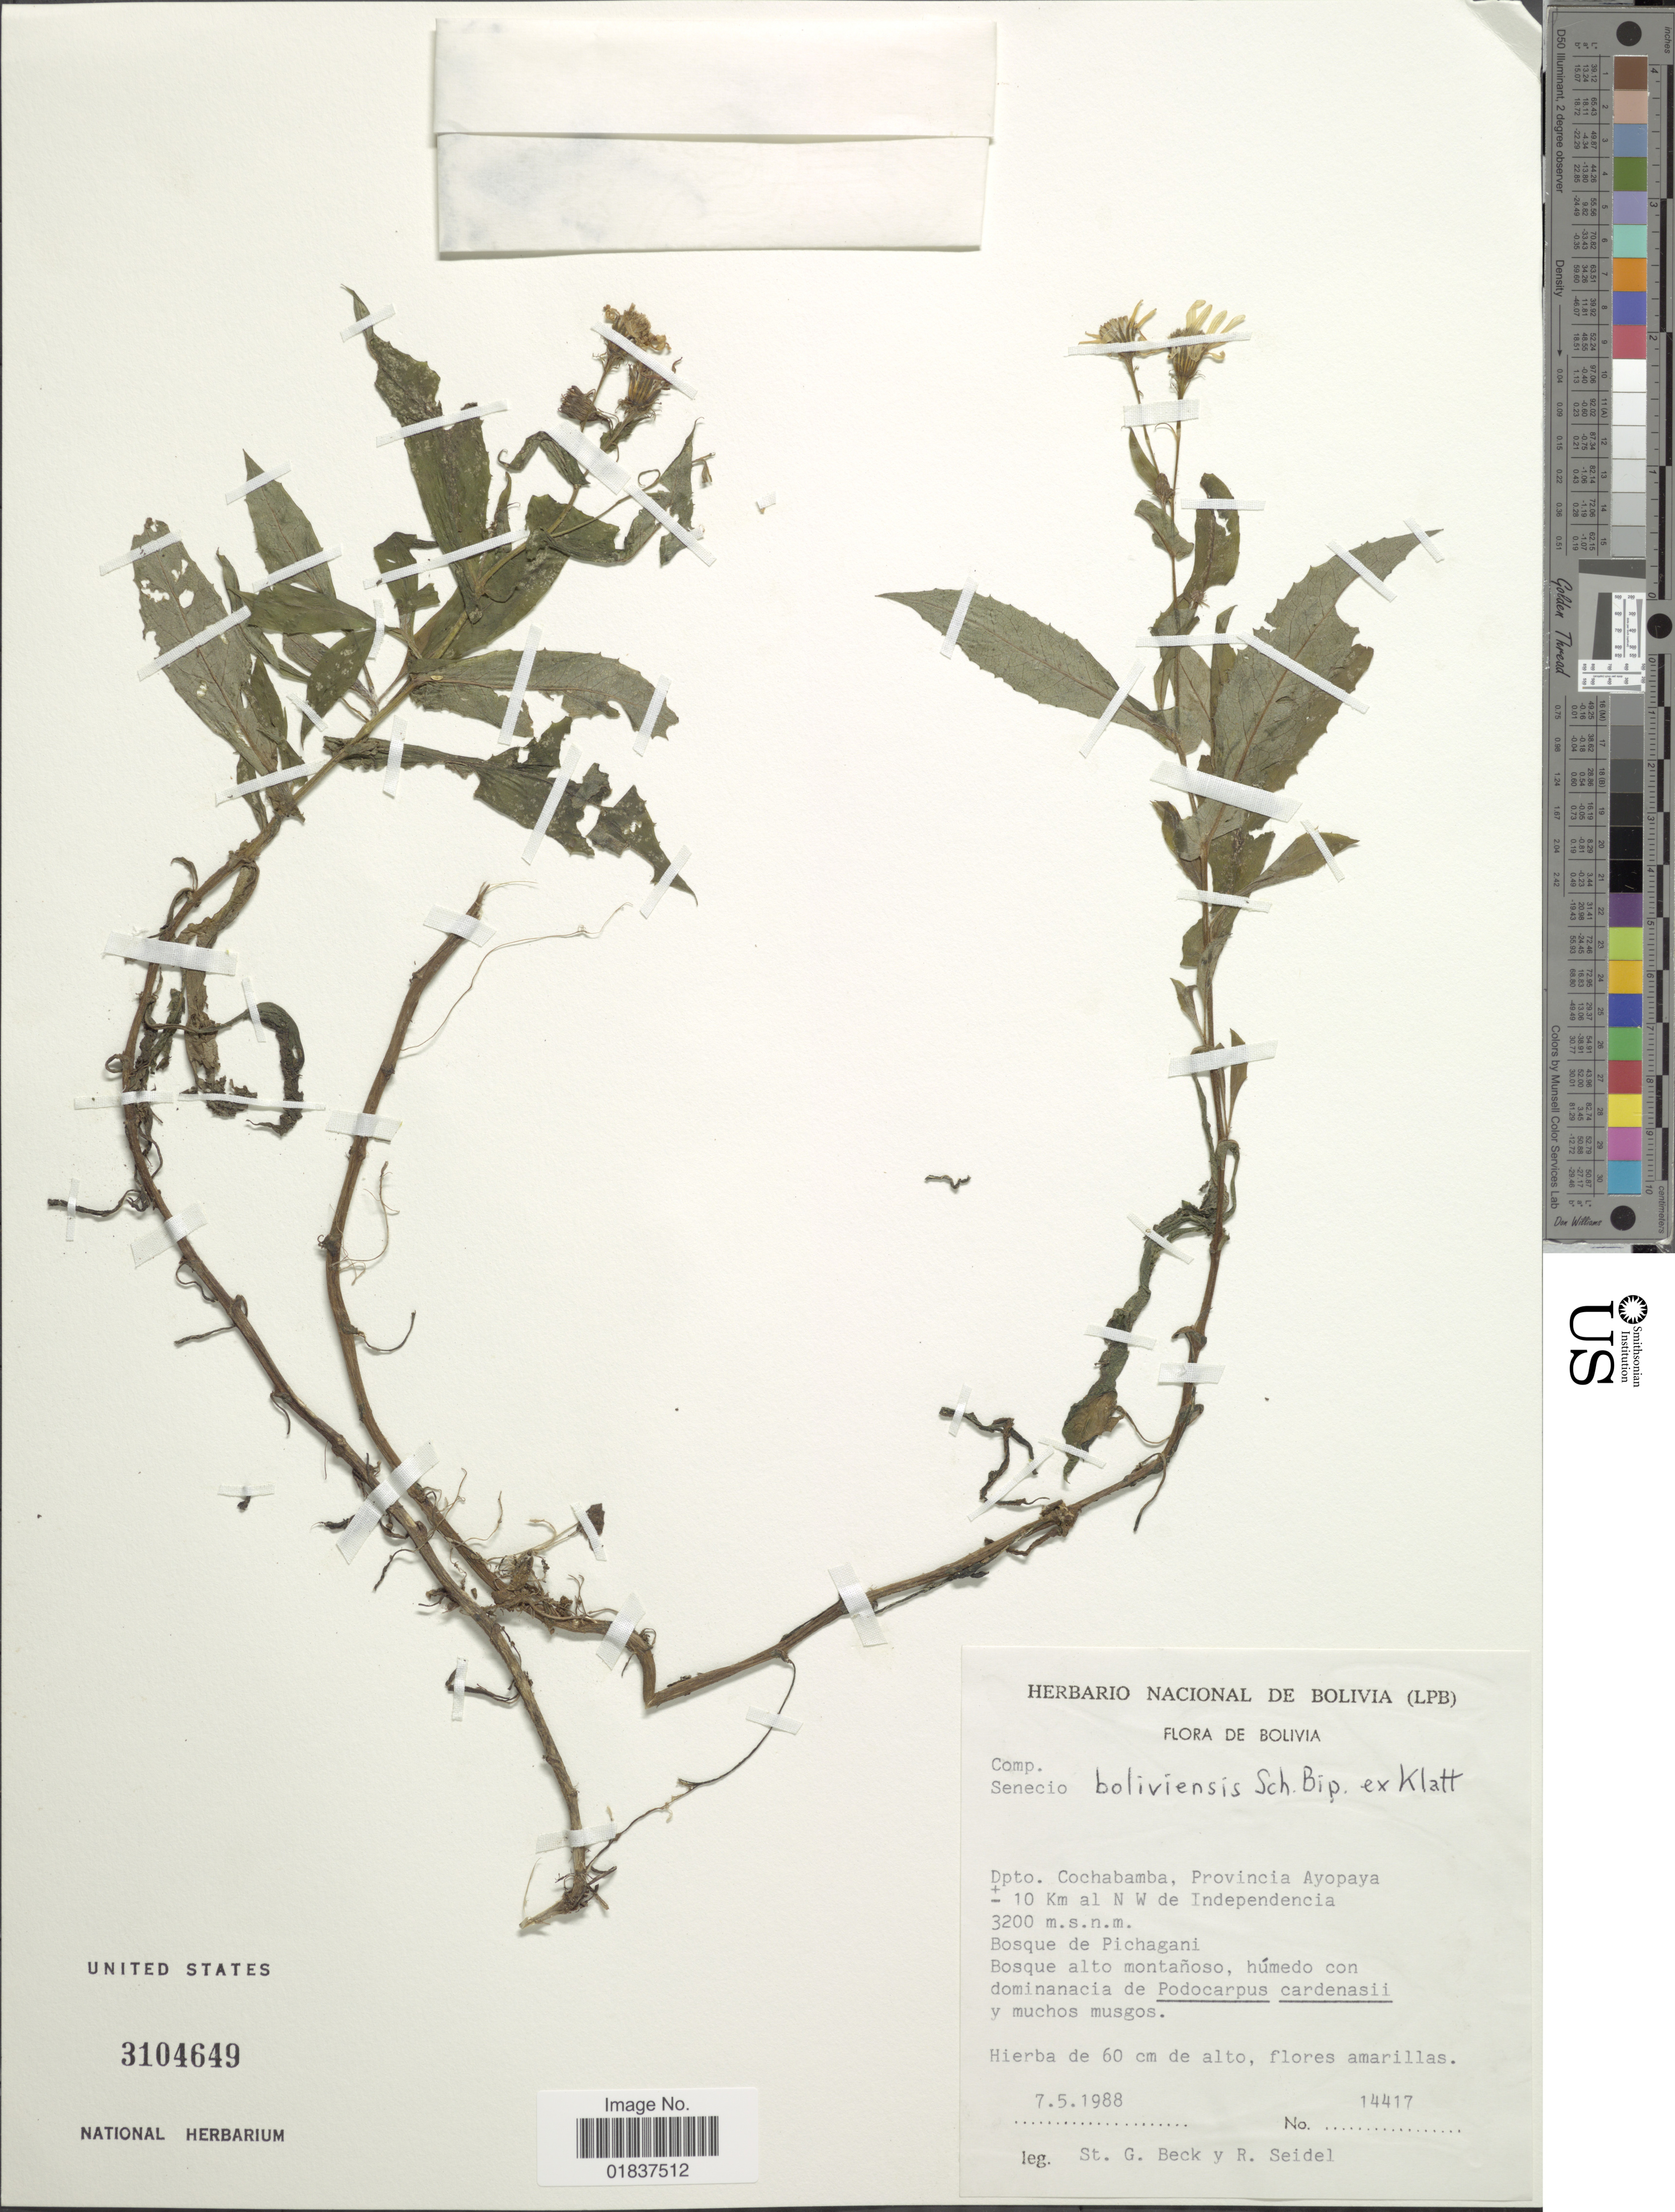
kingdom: Plantae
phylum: Tracheophyta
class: Magnoliopsida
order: Asterales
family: Asteraceae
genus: Senecio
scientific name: Senecio boliviensis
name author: Sch. Bip. ex Klatt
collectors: S. G. Beck & R. Siedel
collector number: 14417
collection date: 1988-05-07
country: Bolivia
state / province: Cochabamba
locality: Dpto. Cochabamba, Provincia Ayopaya. 10 Km al N W de Independencia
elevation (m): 3200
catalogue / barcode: US 3104649